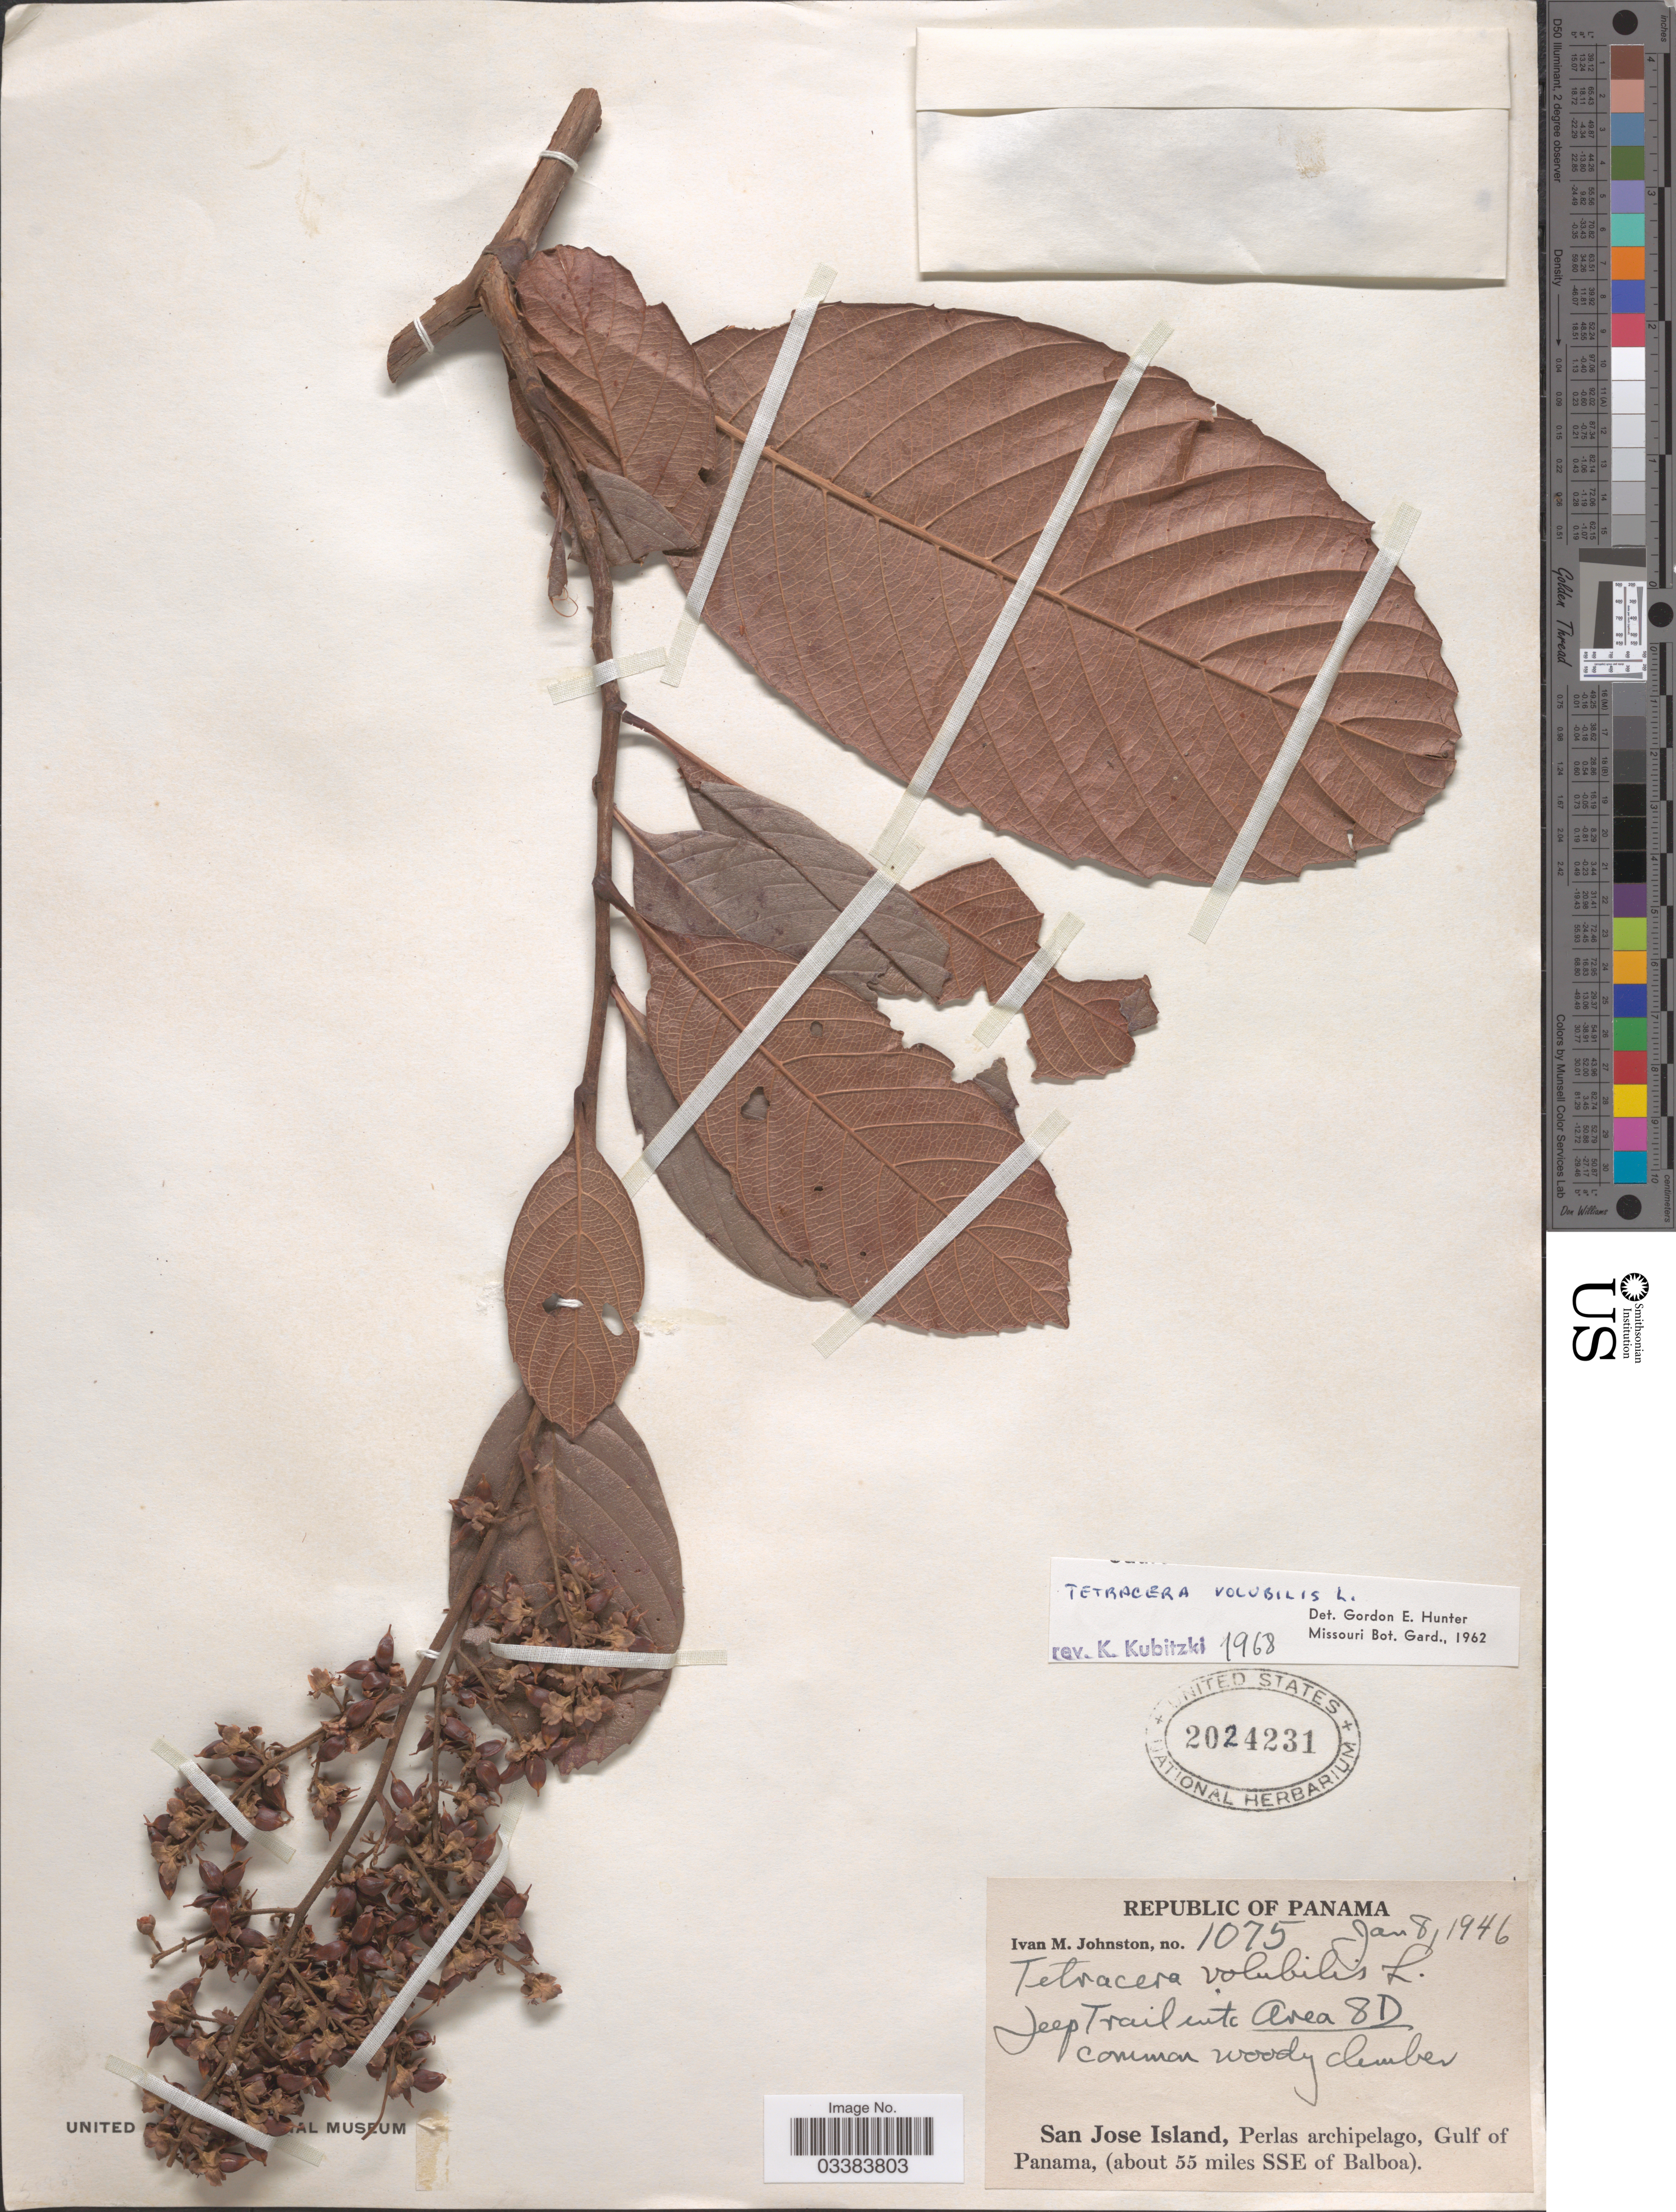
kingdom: Plantae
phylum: Tracheophyta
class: Magnoliopsida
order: Dilleniales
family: Dilleniaceae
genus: Tetracera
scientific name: Tetracera volubilis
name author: L.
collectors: I.M. Johnston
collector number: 1075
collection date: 1946-01-08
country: Panama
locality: Jeep Trail route Area 8D. San Jose Island, Perlas archipelago, Gulf of Panama, (about 55 miles SSE of Balboa).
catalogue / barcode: US 2024231